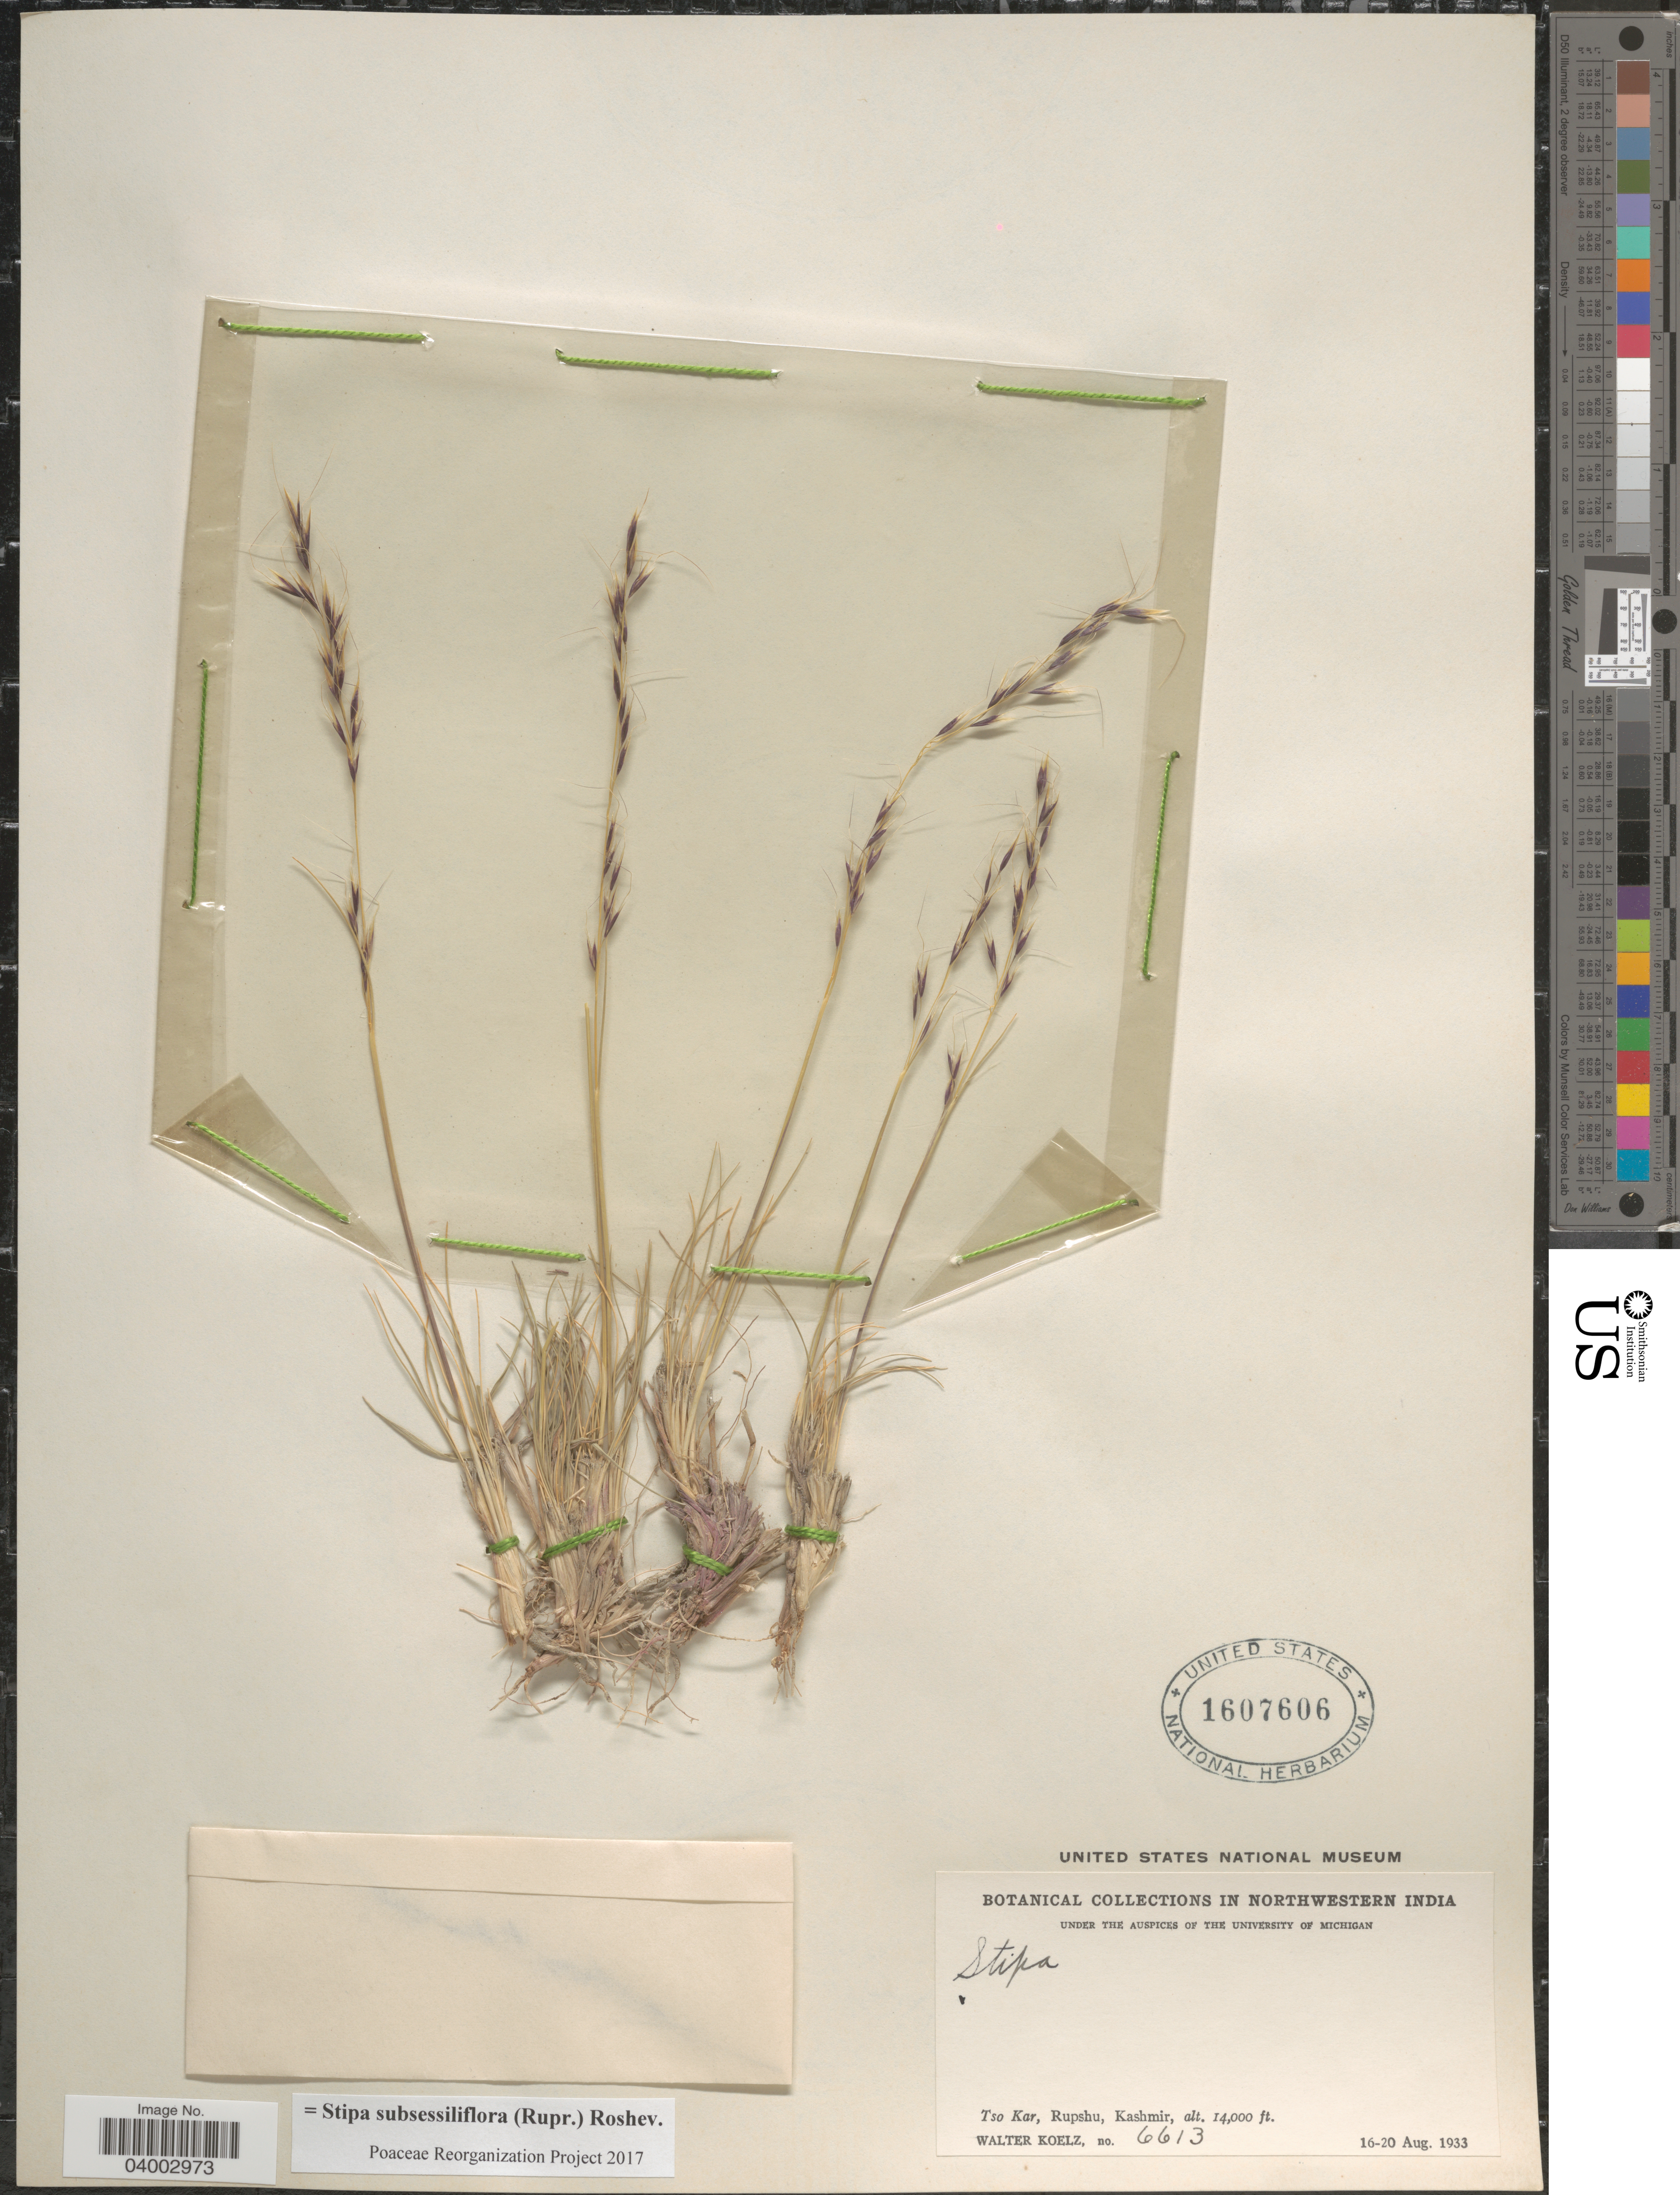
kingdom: Plantae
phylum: Tracheophyta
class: Liliopsida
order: Poales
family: Poaceae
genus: Stipa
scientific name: Stipa subsessiliflora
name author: (Rupr.) Roshev.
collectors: W. N. Koelz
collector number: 6613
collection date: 1933-08-16/1933-08-20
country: India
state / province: Jammu and Kashmir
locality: In Northwestern India. Tso Kar, Rupshu, Kashmir.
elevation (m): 4267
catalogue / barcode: US 1607606